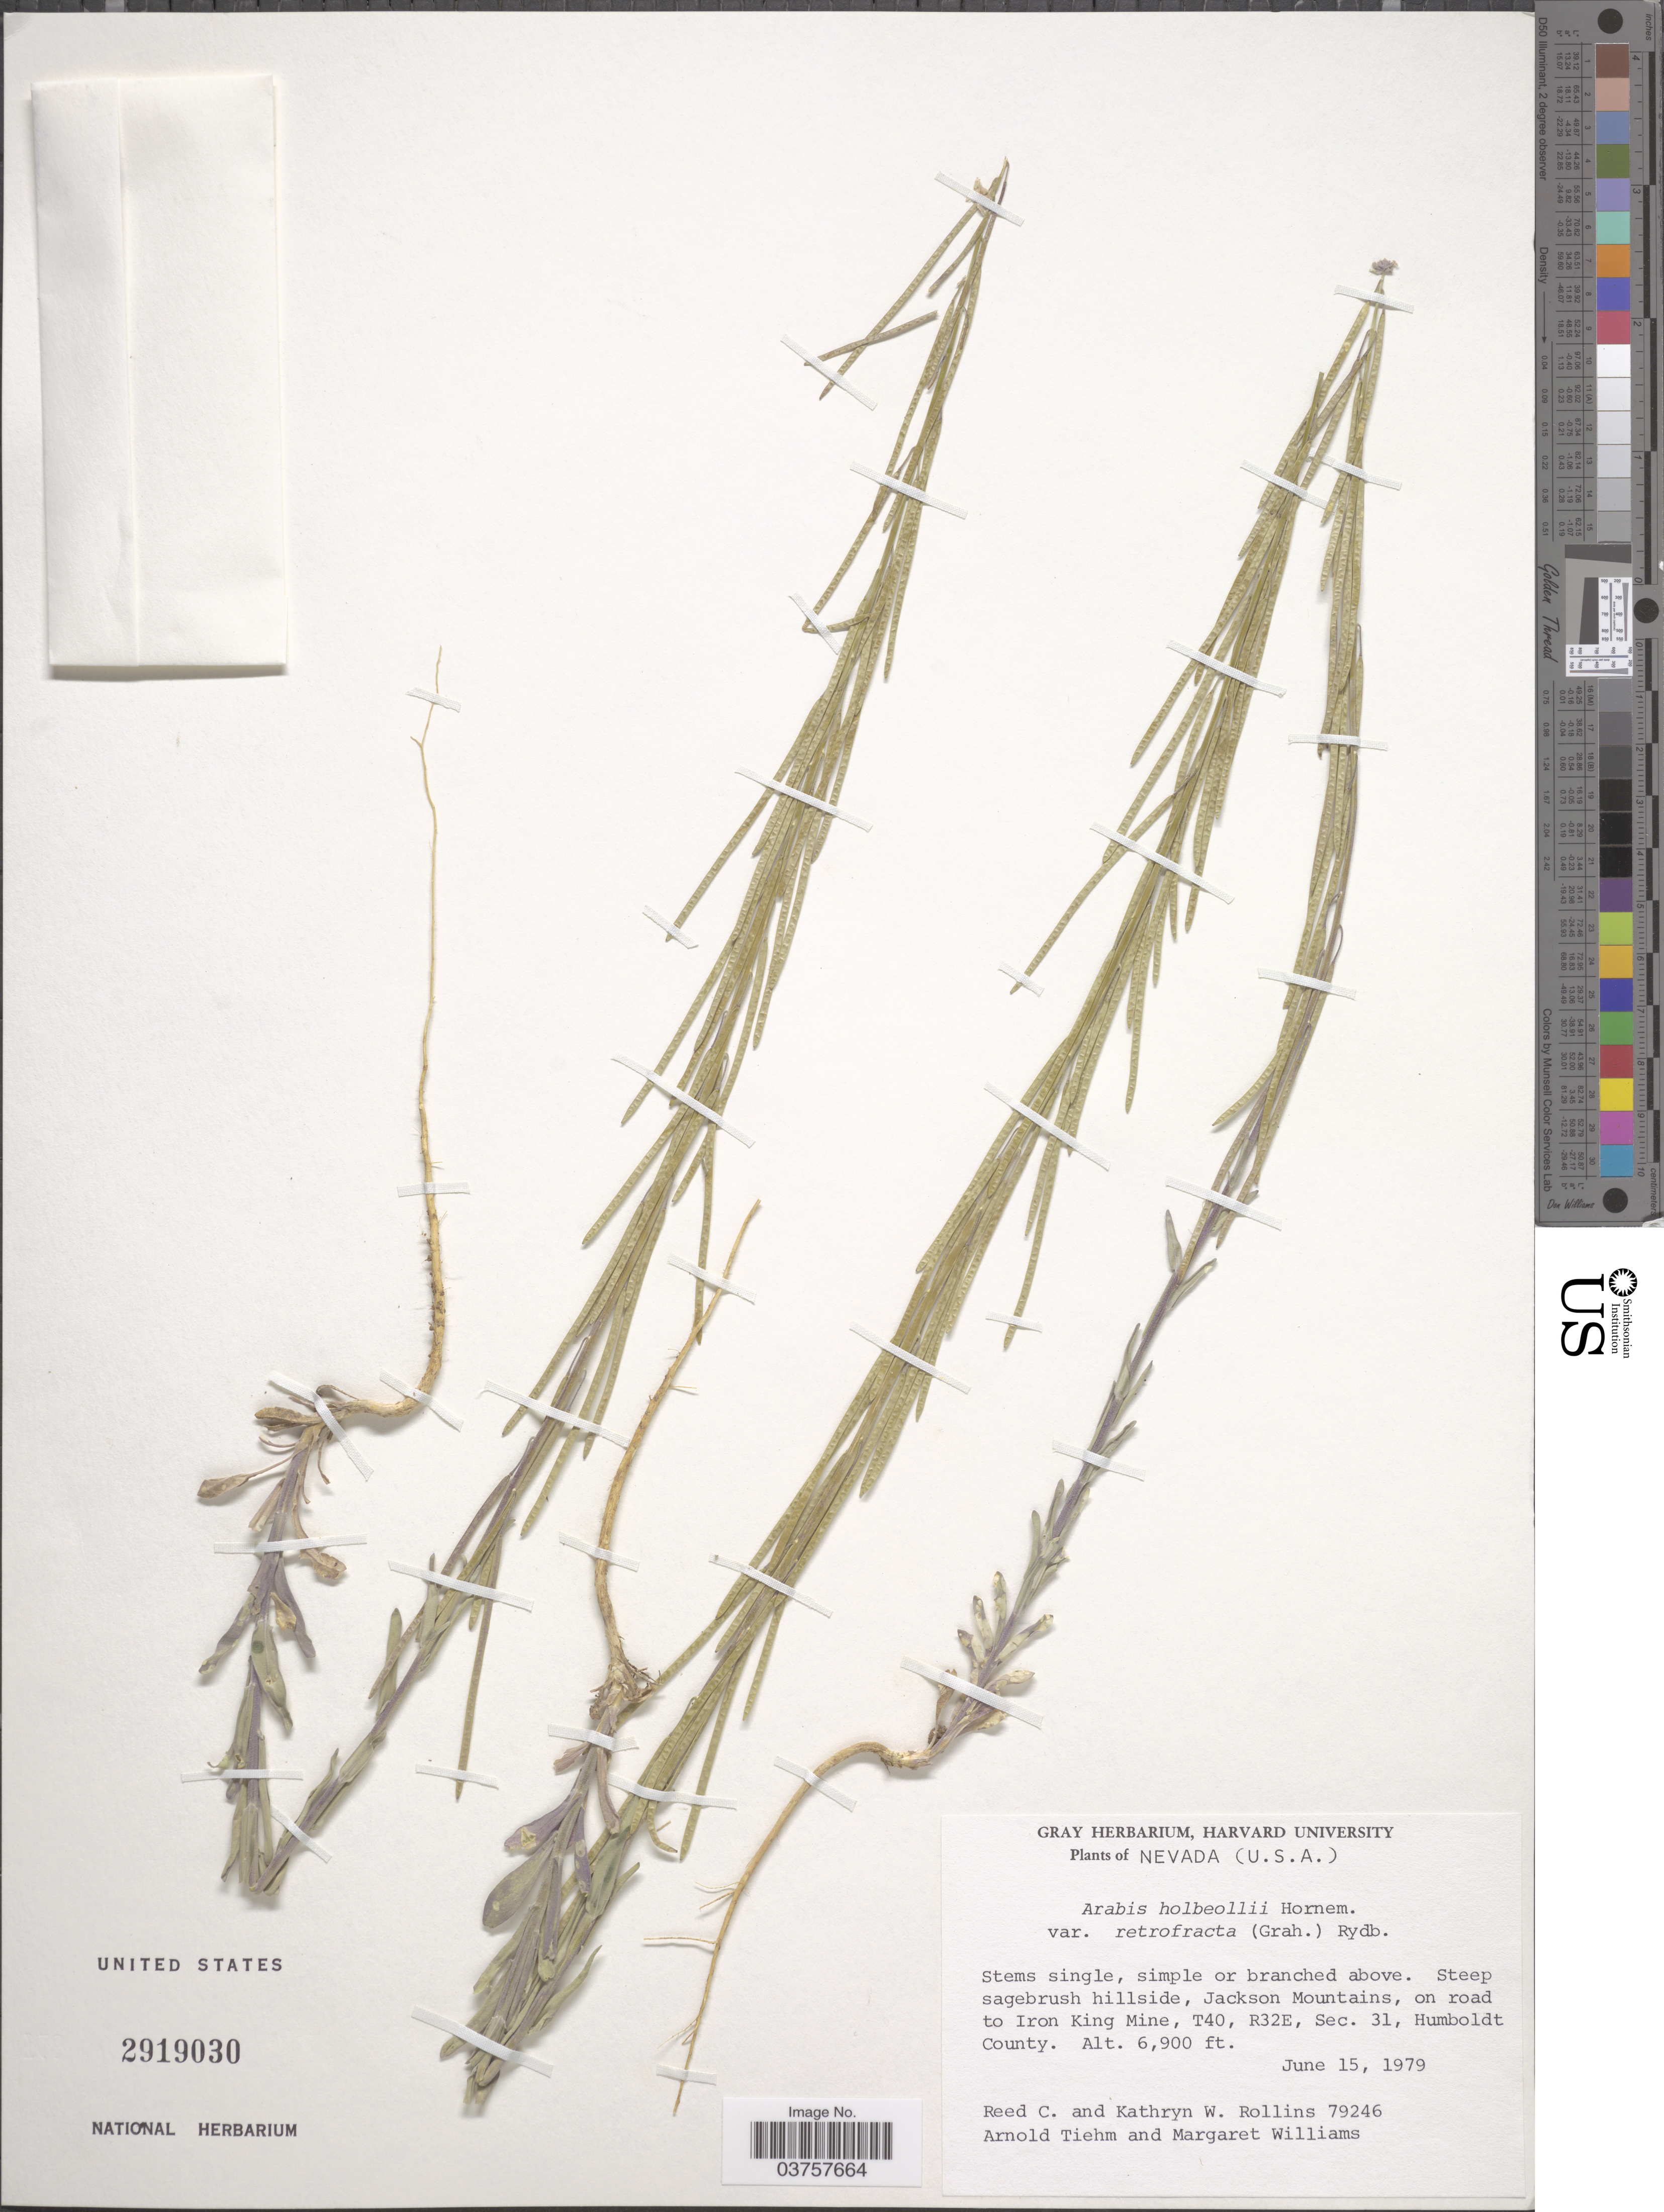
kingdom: Plantae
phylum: Tracheophyta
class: Magnoliopsida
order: Brassicales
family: Brassicaceae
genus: Arabis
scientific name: Arabis holboellii var. retrofracta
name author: Rydb.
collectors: R. C. Rollins, K. W. Rollins, A. Tiehm & M. J. Williams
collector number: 79246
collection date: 1979-06-15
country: United States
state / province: Nevada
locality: Jackson Mountains, on road to Iron King Mine, T40, R32E, Sec. 31, Humboldt County.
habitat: steep sagebrush hillside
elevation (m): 2103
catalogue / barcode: US 2919030